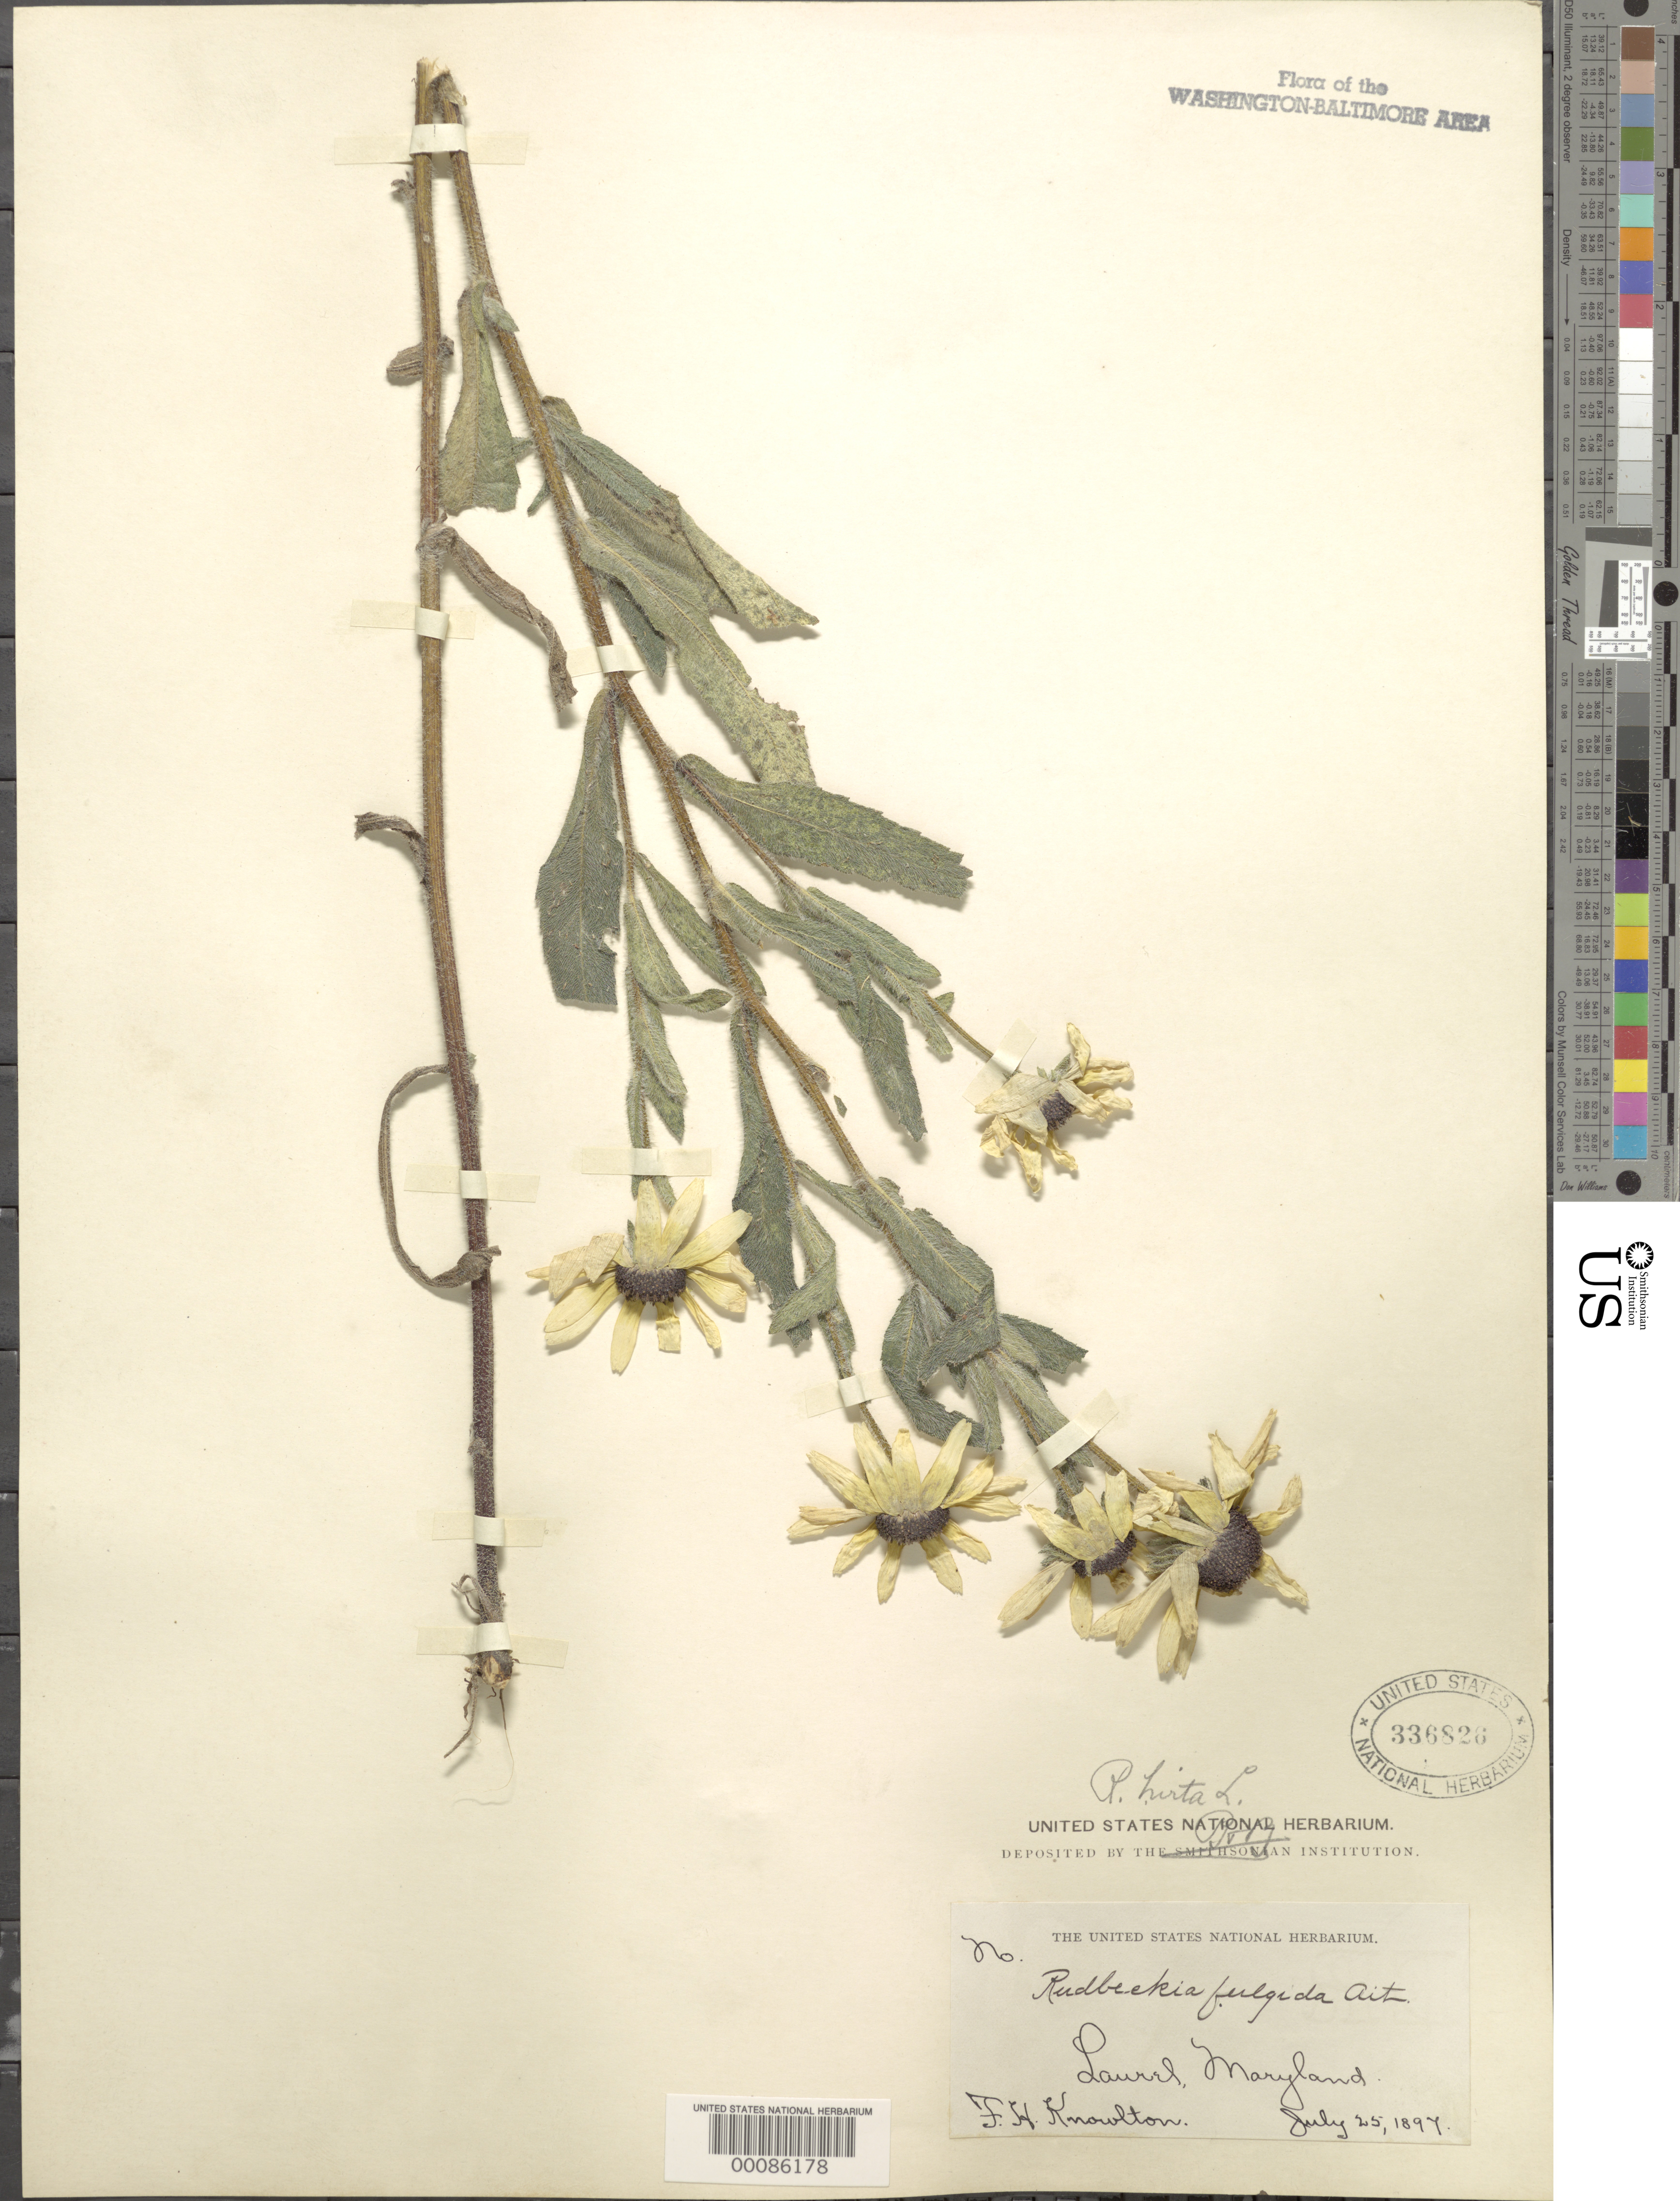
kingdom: Plantae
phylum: Tracheophyta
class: Magnoliopsida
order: Asterales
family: Asteraceae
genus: Rudbeckia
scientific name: Rudbeckia hirta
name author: L.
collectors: F. H. Knowlton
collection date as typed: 25 Jul 1897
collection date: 1897-07-25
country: United States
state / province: Maryland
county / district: Prince George's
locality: Laurel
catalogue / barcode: US 336826